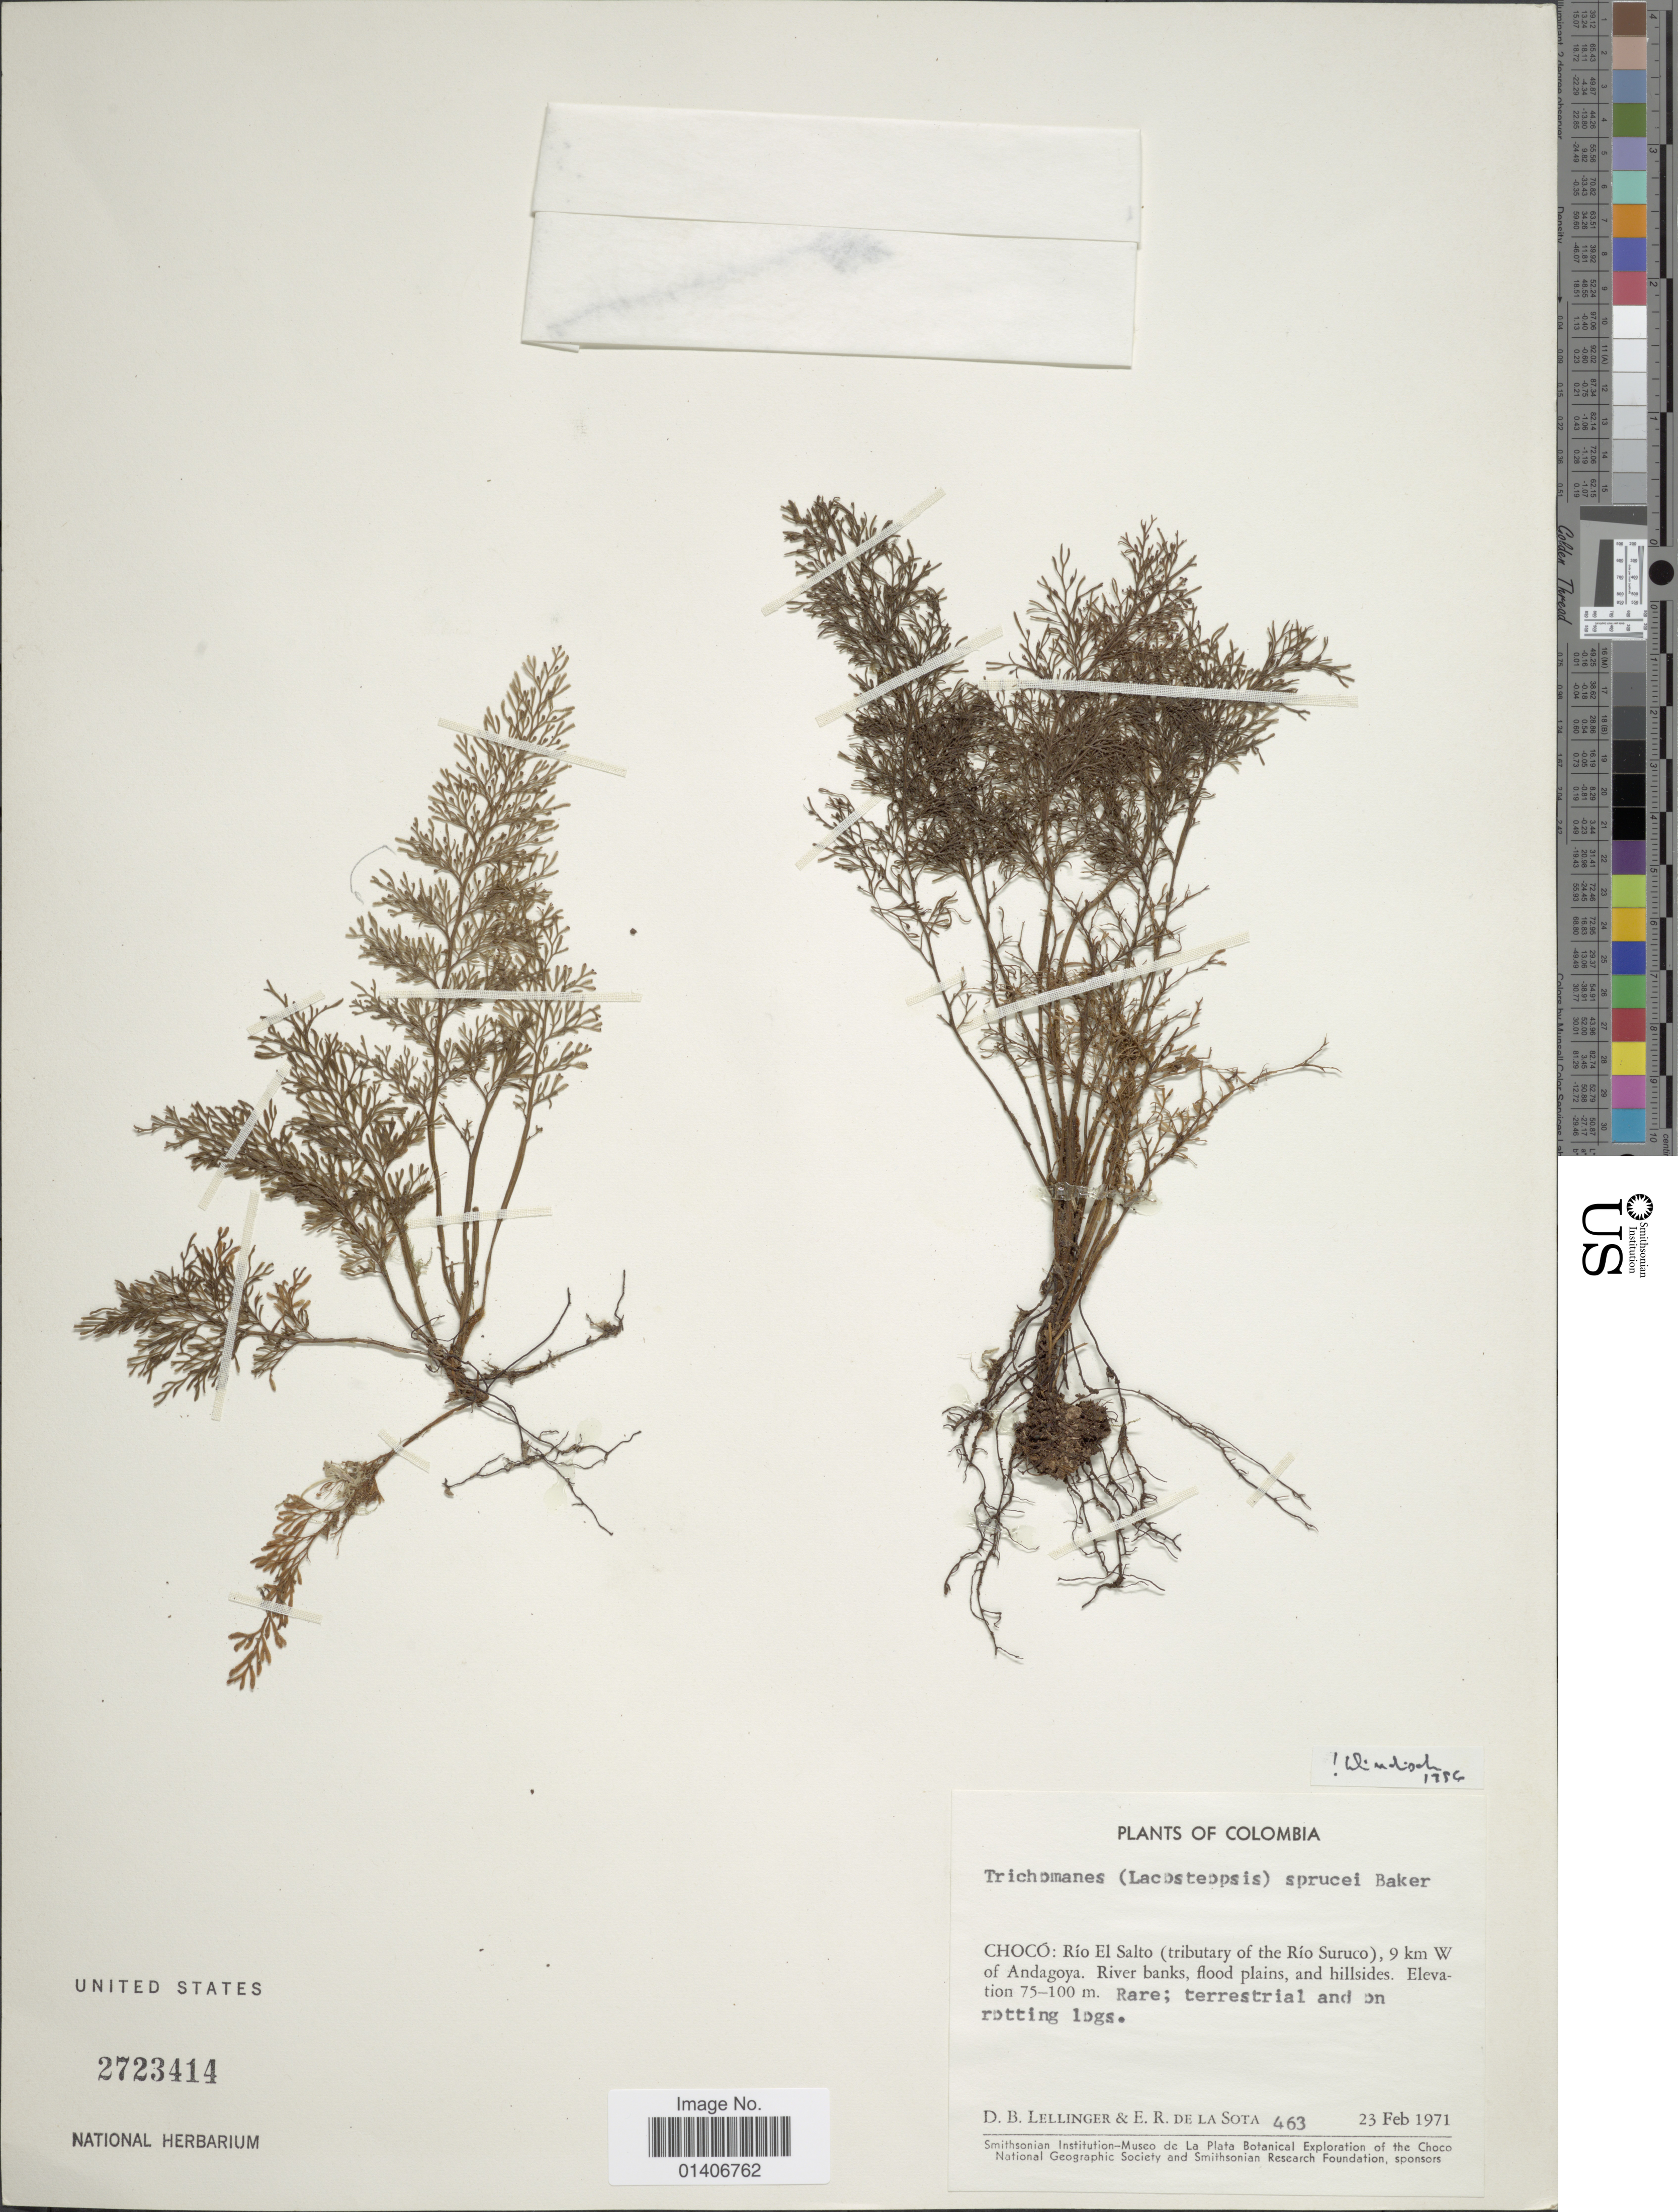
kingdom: Plantae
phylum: Tracheophyta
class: Polypodiopsida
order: Hymenophyllales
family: Hymenophyllaceae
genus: Abrodictyum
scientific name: Abrodictyum sprucei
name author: (Baker) Ebihara & Dubuisson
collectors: D. B. Lellinger & E. R. de la Sota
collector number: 463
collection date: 1971-02-23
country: Colombia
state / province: Chocó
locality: Rio El Salto (tributary of the Rio Suruco), 9 km W of Andagoya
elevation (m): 75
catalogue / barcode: US 2723414